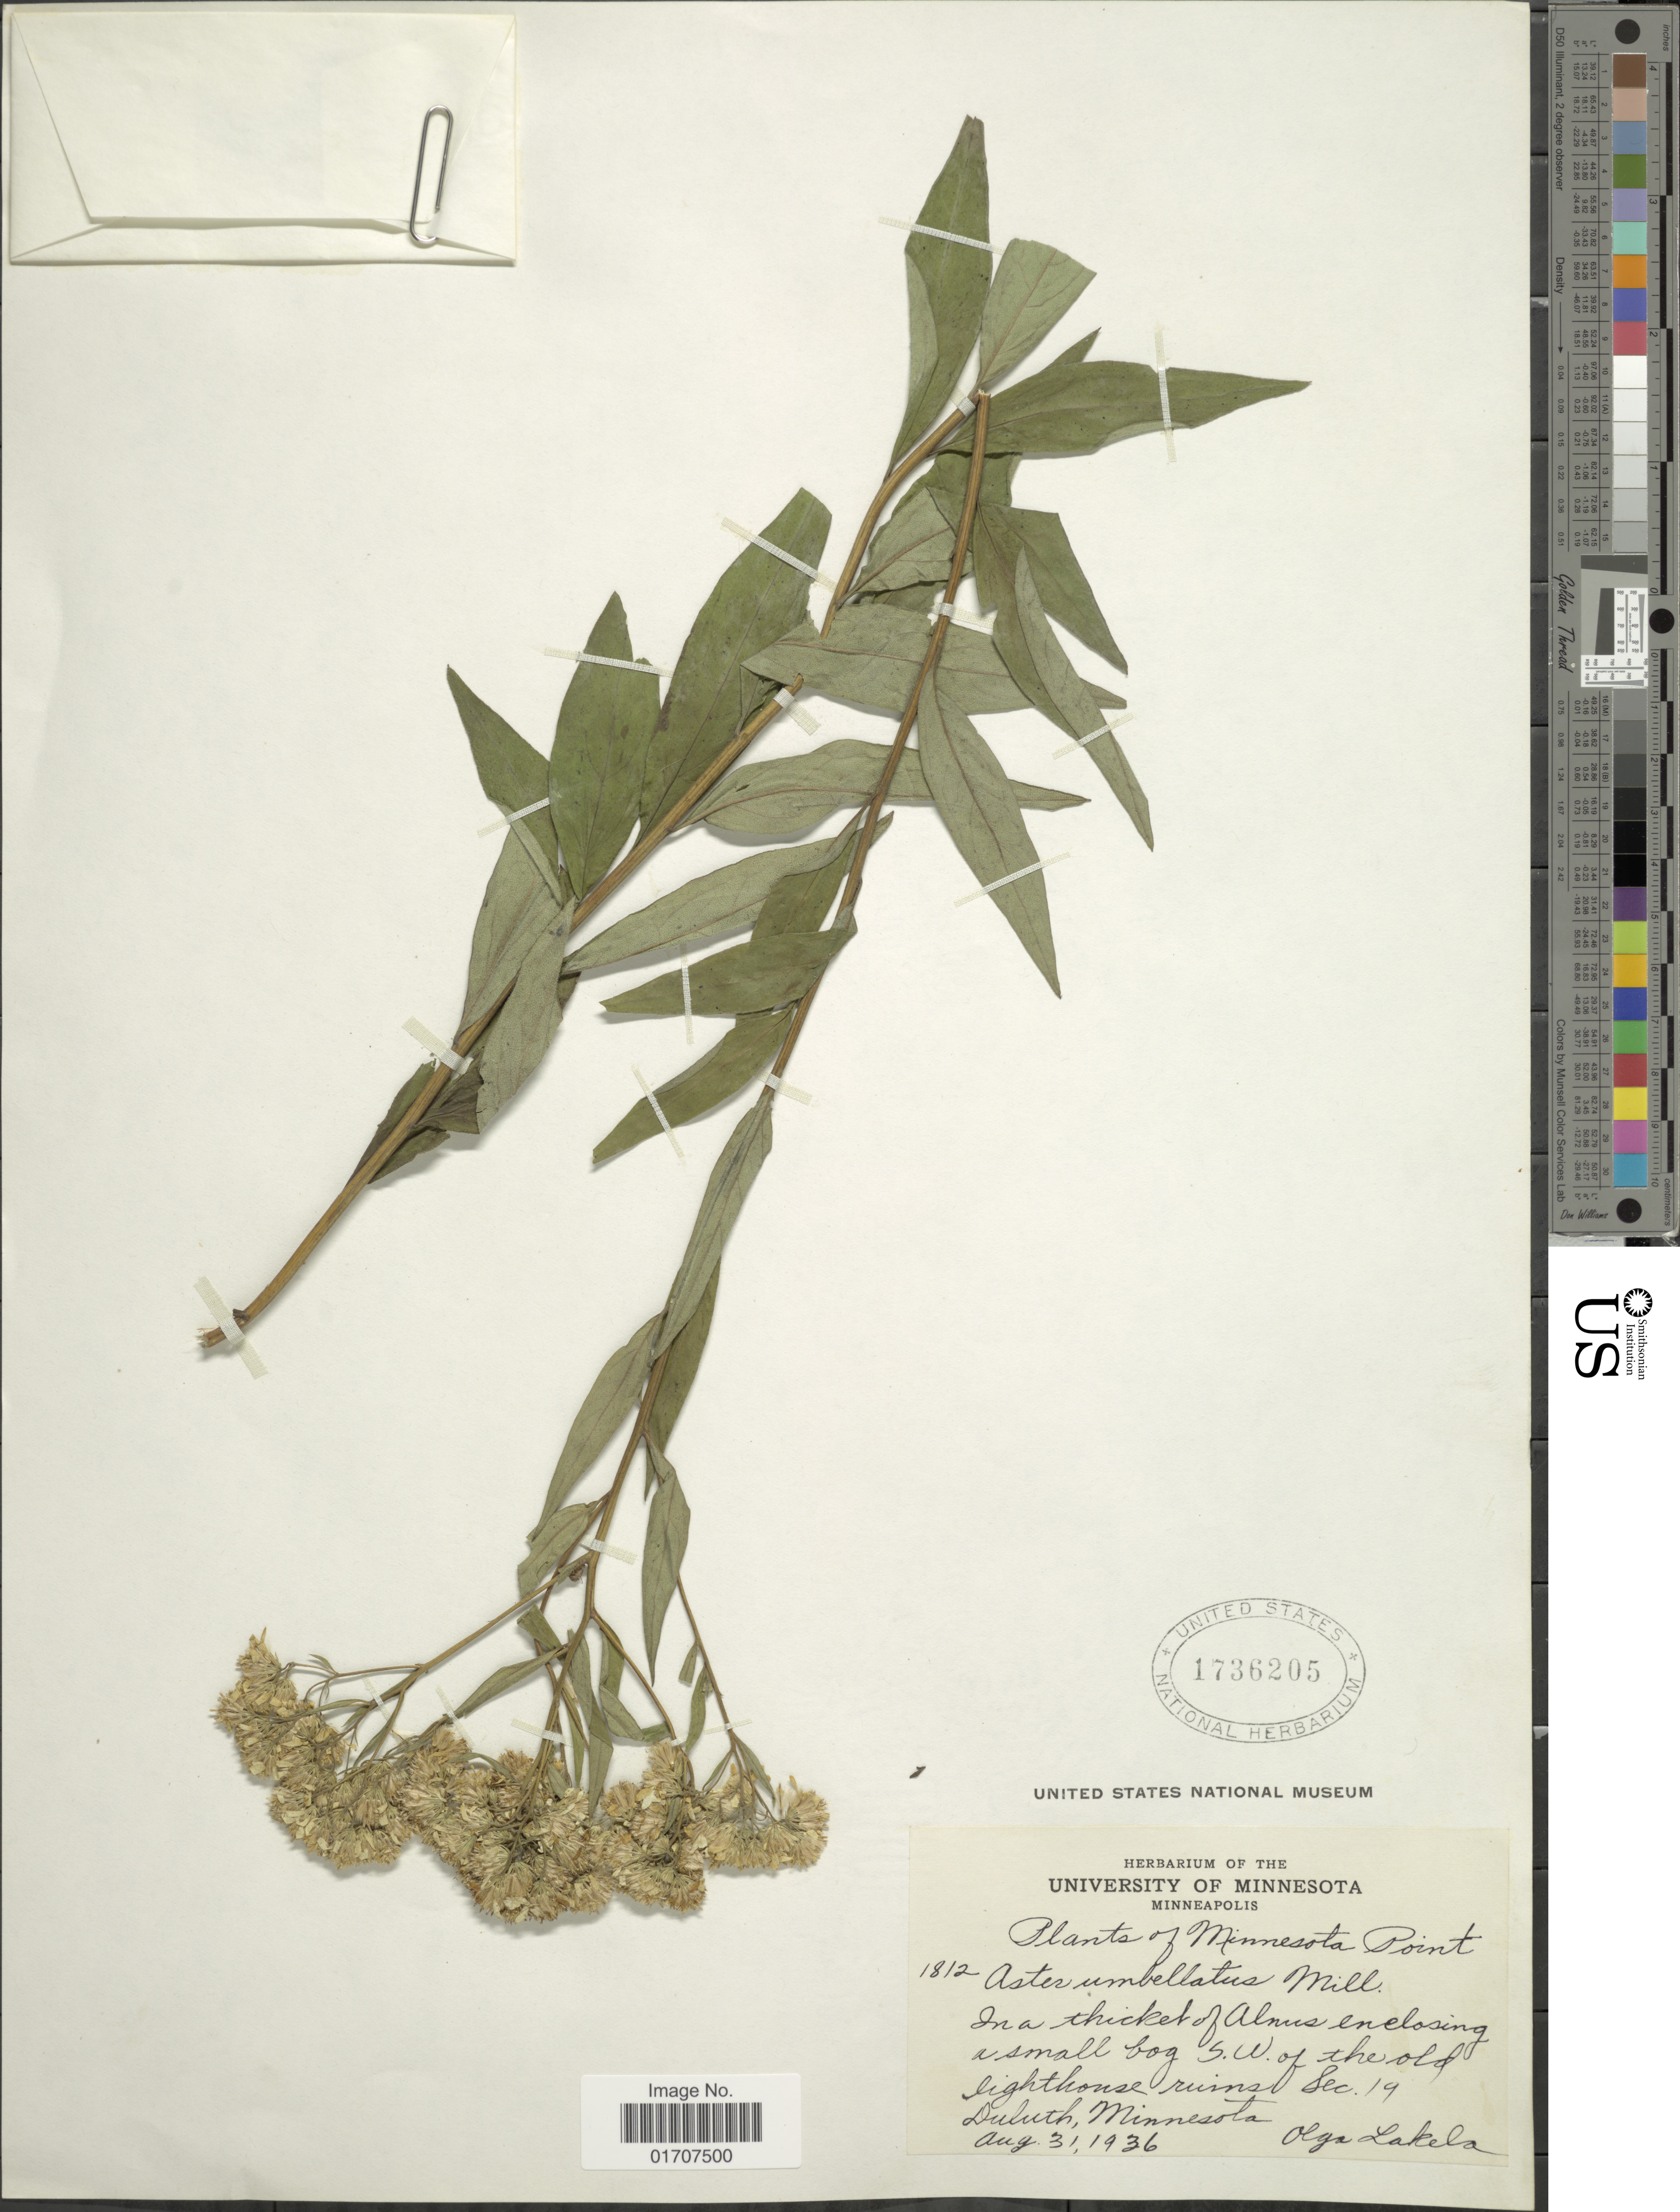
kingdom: Plantae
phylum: Tracheophyta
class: Magnoliopsida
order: Asterales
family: Asteraceae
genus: Doellingeria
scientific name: Doellingeria umbellata var. pubens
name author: (A. Gray) Britton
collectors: O. K. Lakela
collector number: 1812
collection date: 1936-08-31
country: United States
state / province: Minnesota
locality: In a thicket of Alnus enclosing a small bog S.W. of the old lighthouse ruins Sec. 14, Duluth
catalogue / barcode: US 1736205